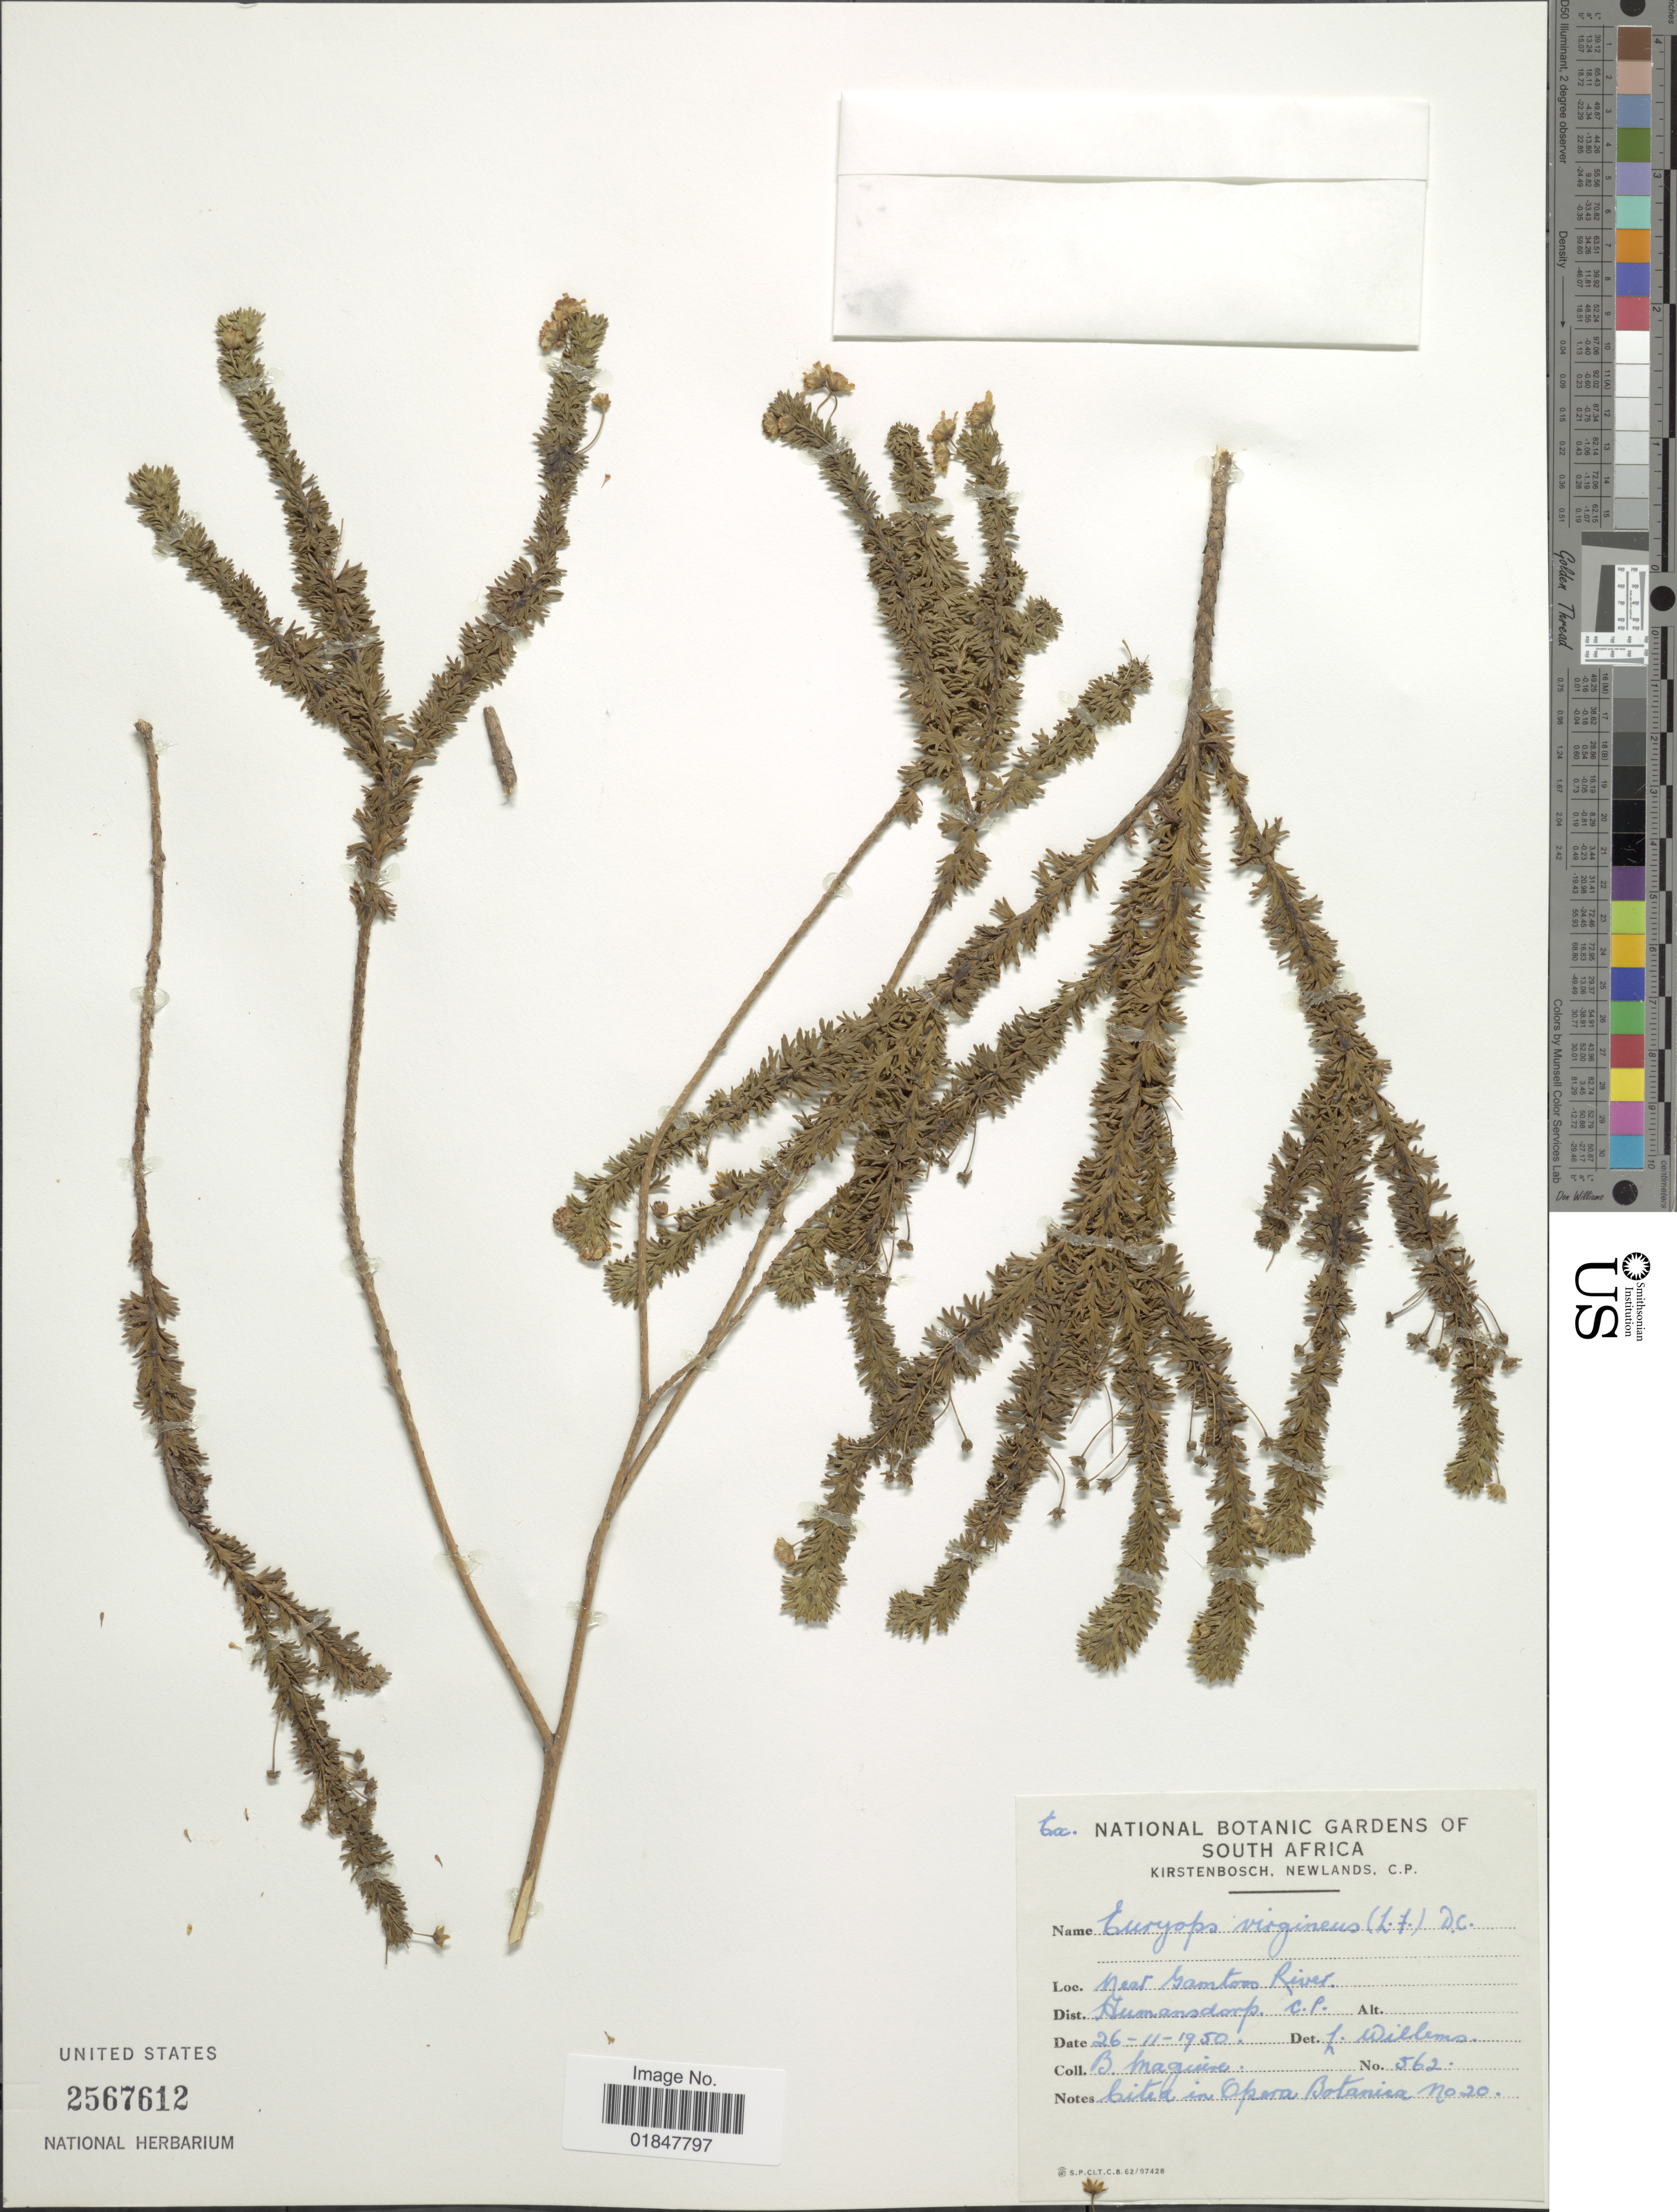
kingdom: Plantae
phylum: Tracheophyta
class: Magnoliopsida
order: Asterales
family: Asteraceae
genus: Euryops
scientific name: Euryops virgineus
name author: (L. f.) DC.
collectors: B. Maguire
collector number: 562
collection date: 1950-11-26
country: South Africa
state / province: Eastern Cape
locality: Near Gamtoos River, Humansdorp C.P.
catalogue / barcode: US 2567612